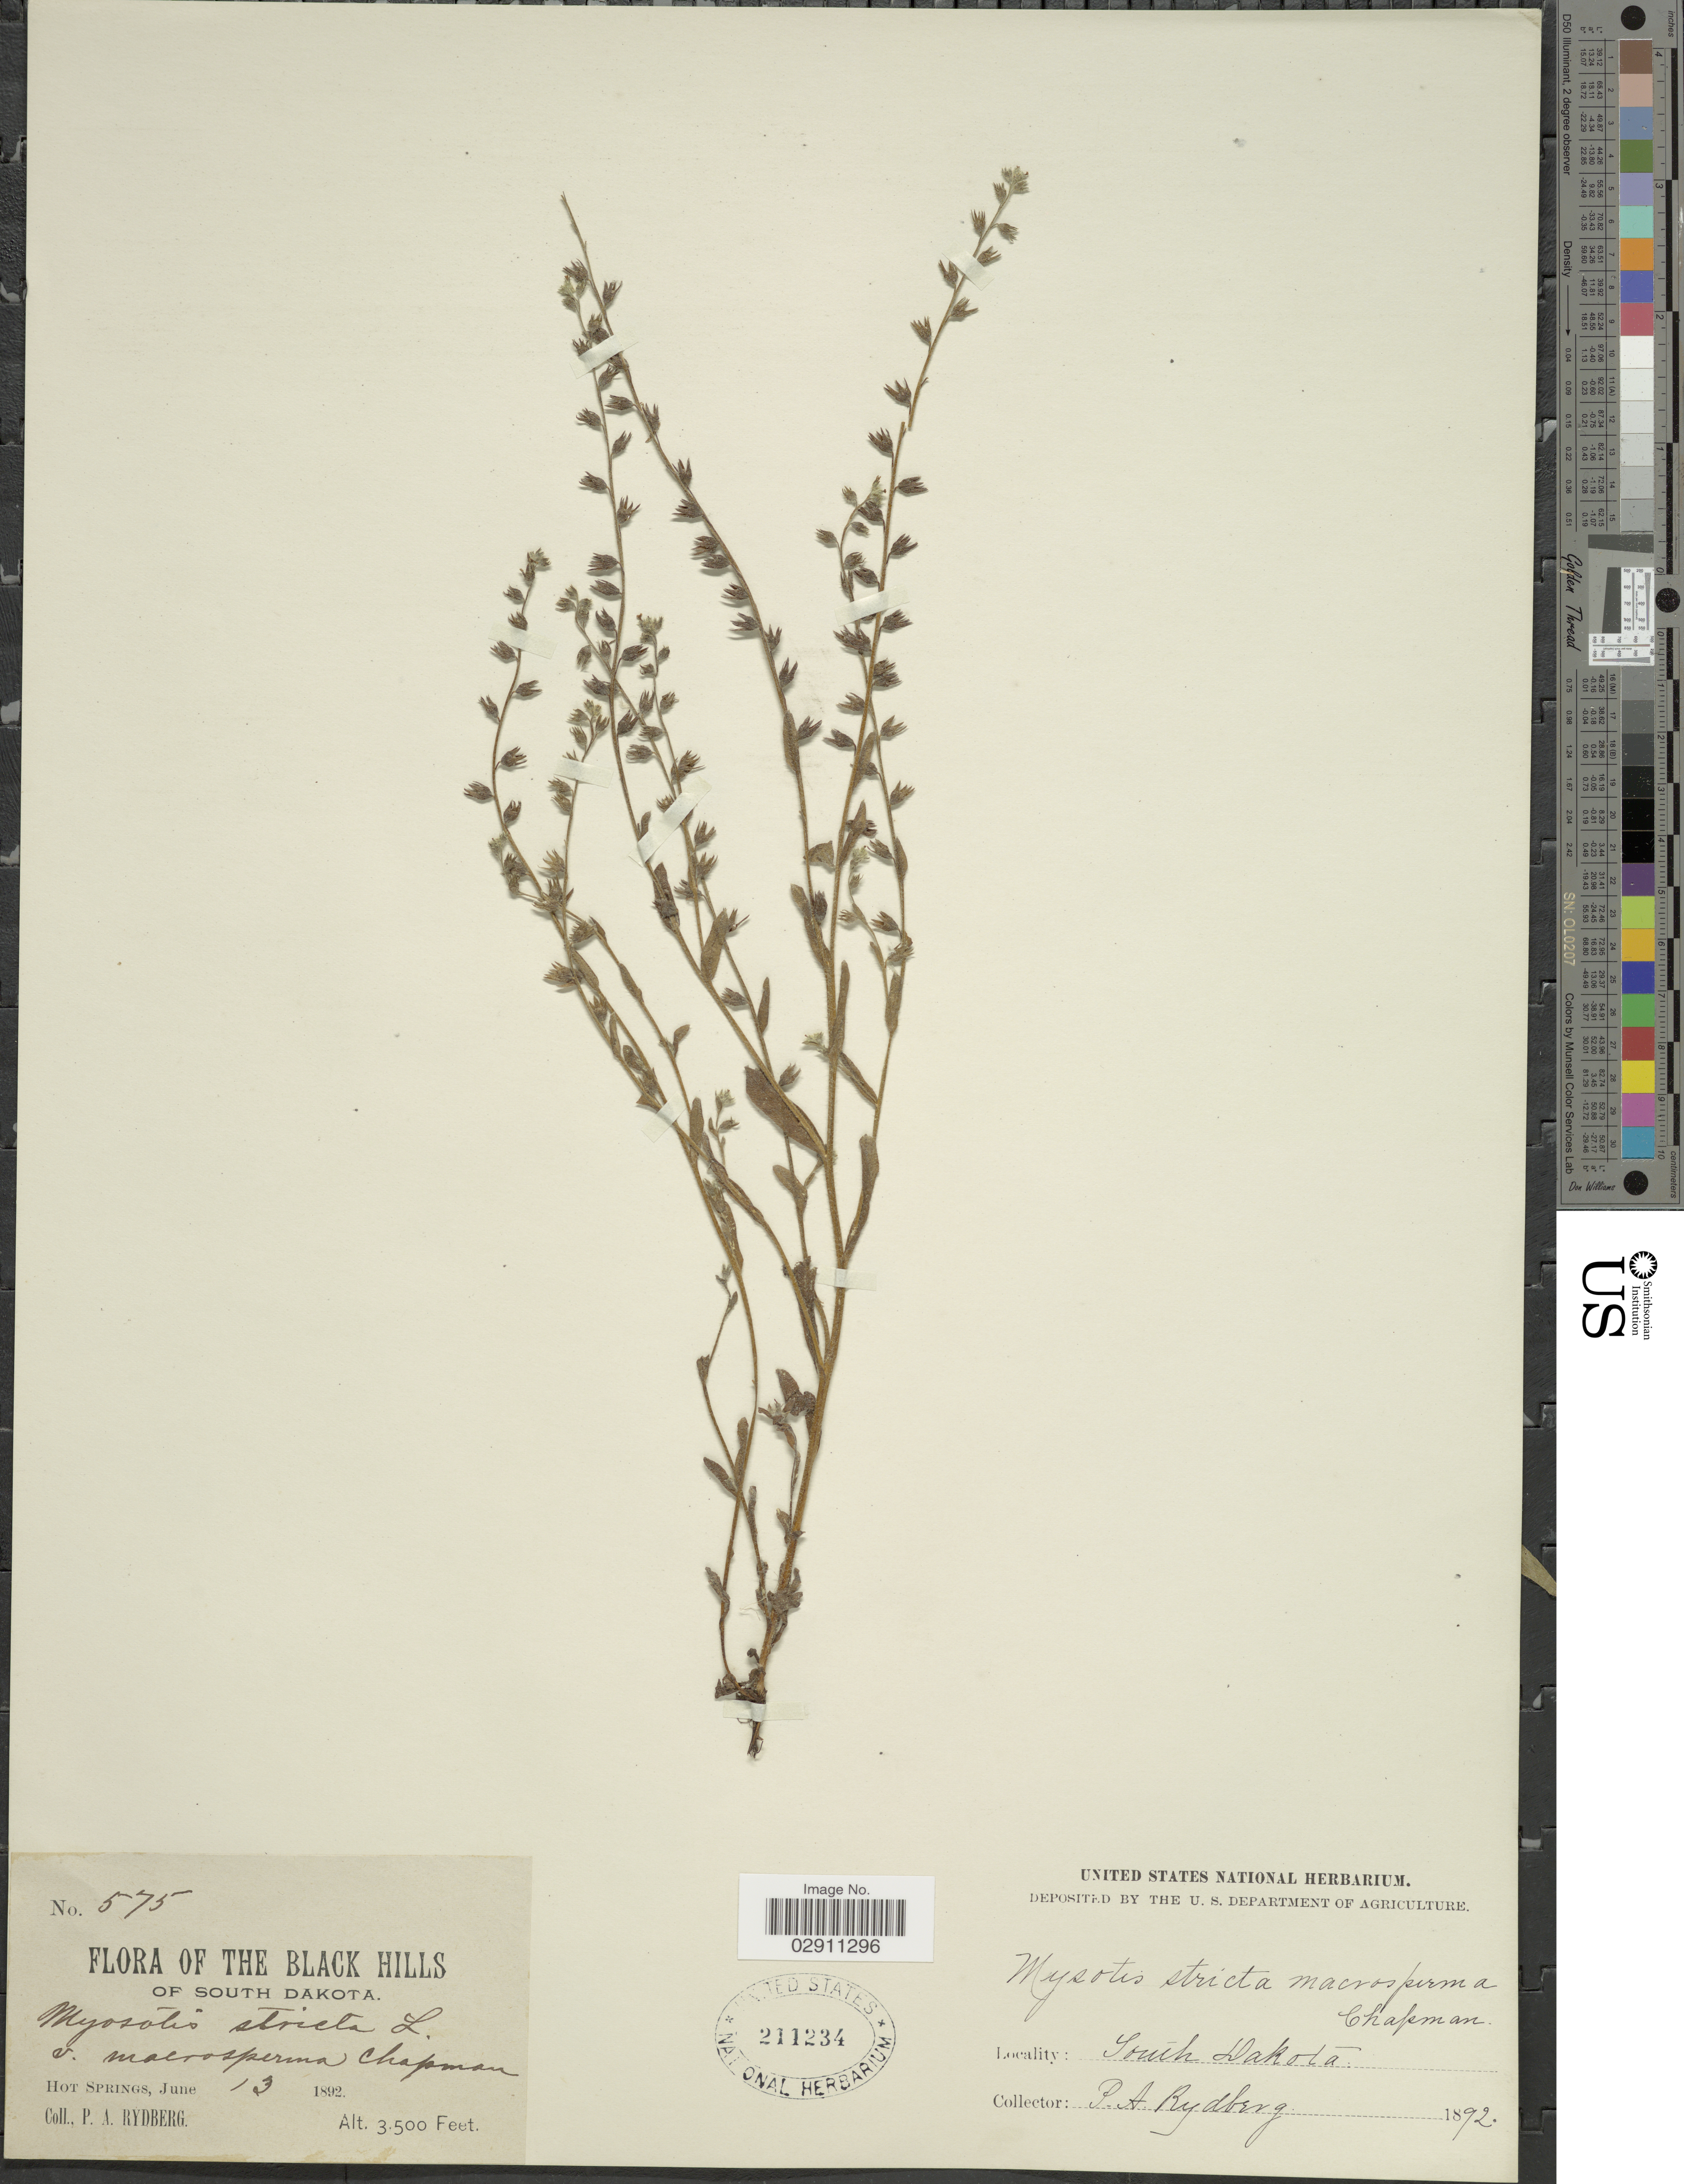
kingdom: Plantae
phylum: Tracheophyta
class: Magnoliopsida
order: Boraginales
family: Boraginaceae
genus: Myosotis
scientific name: Myosotis verna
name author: Nutt.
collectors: P. A. Rydberg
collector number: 575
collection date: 1892-06-13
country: United States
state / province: South Dakota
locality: The Black Hills, Hot Springs.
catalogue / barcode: US 211234